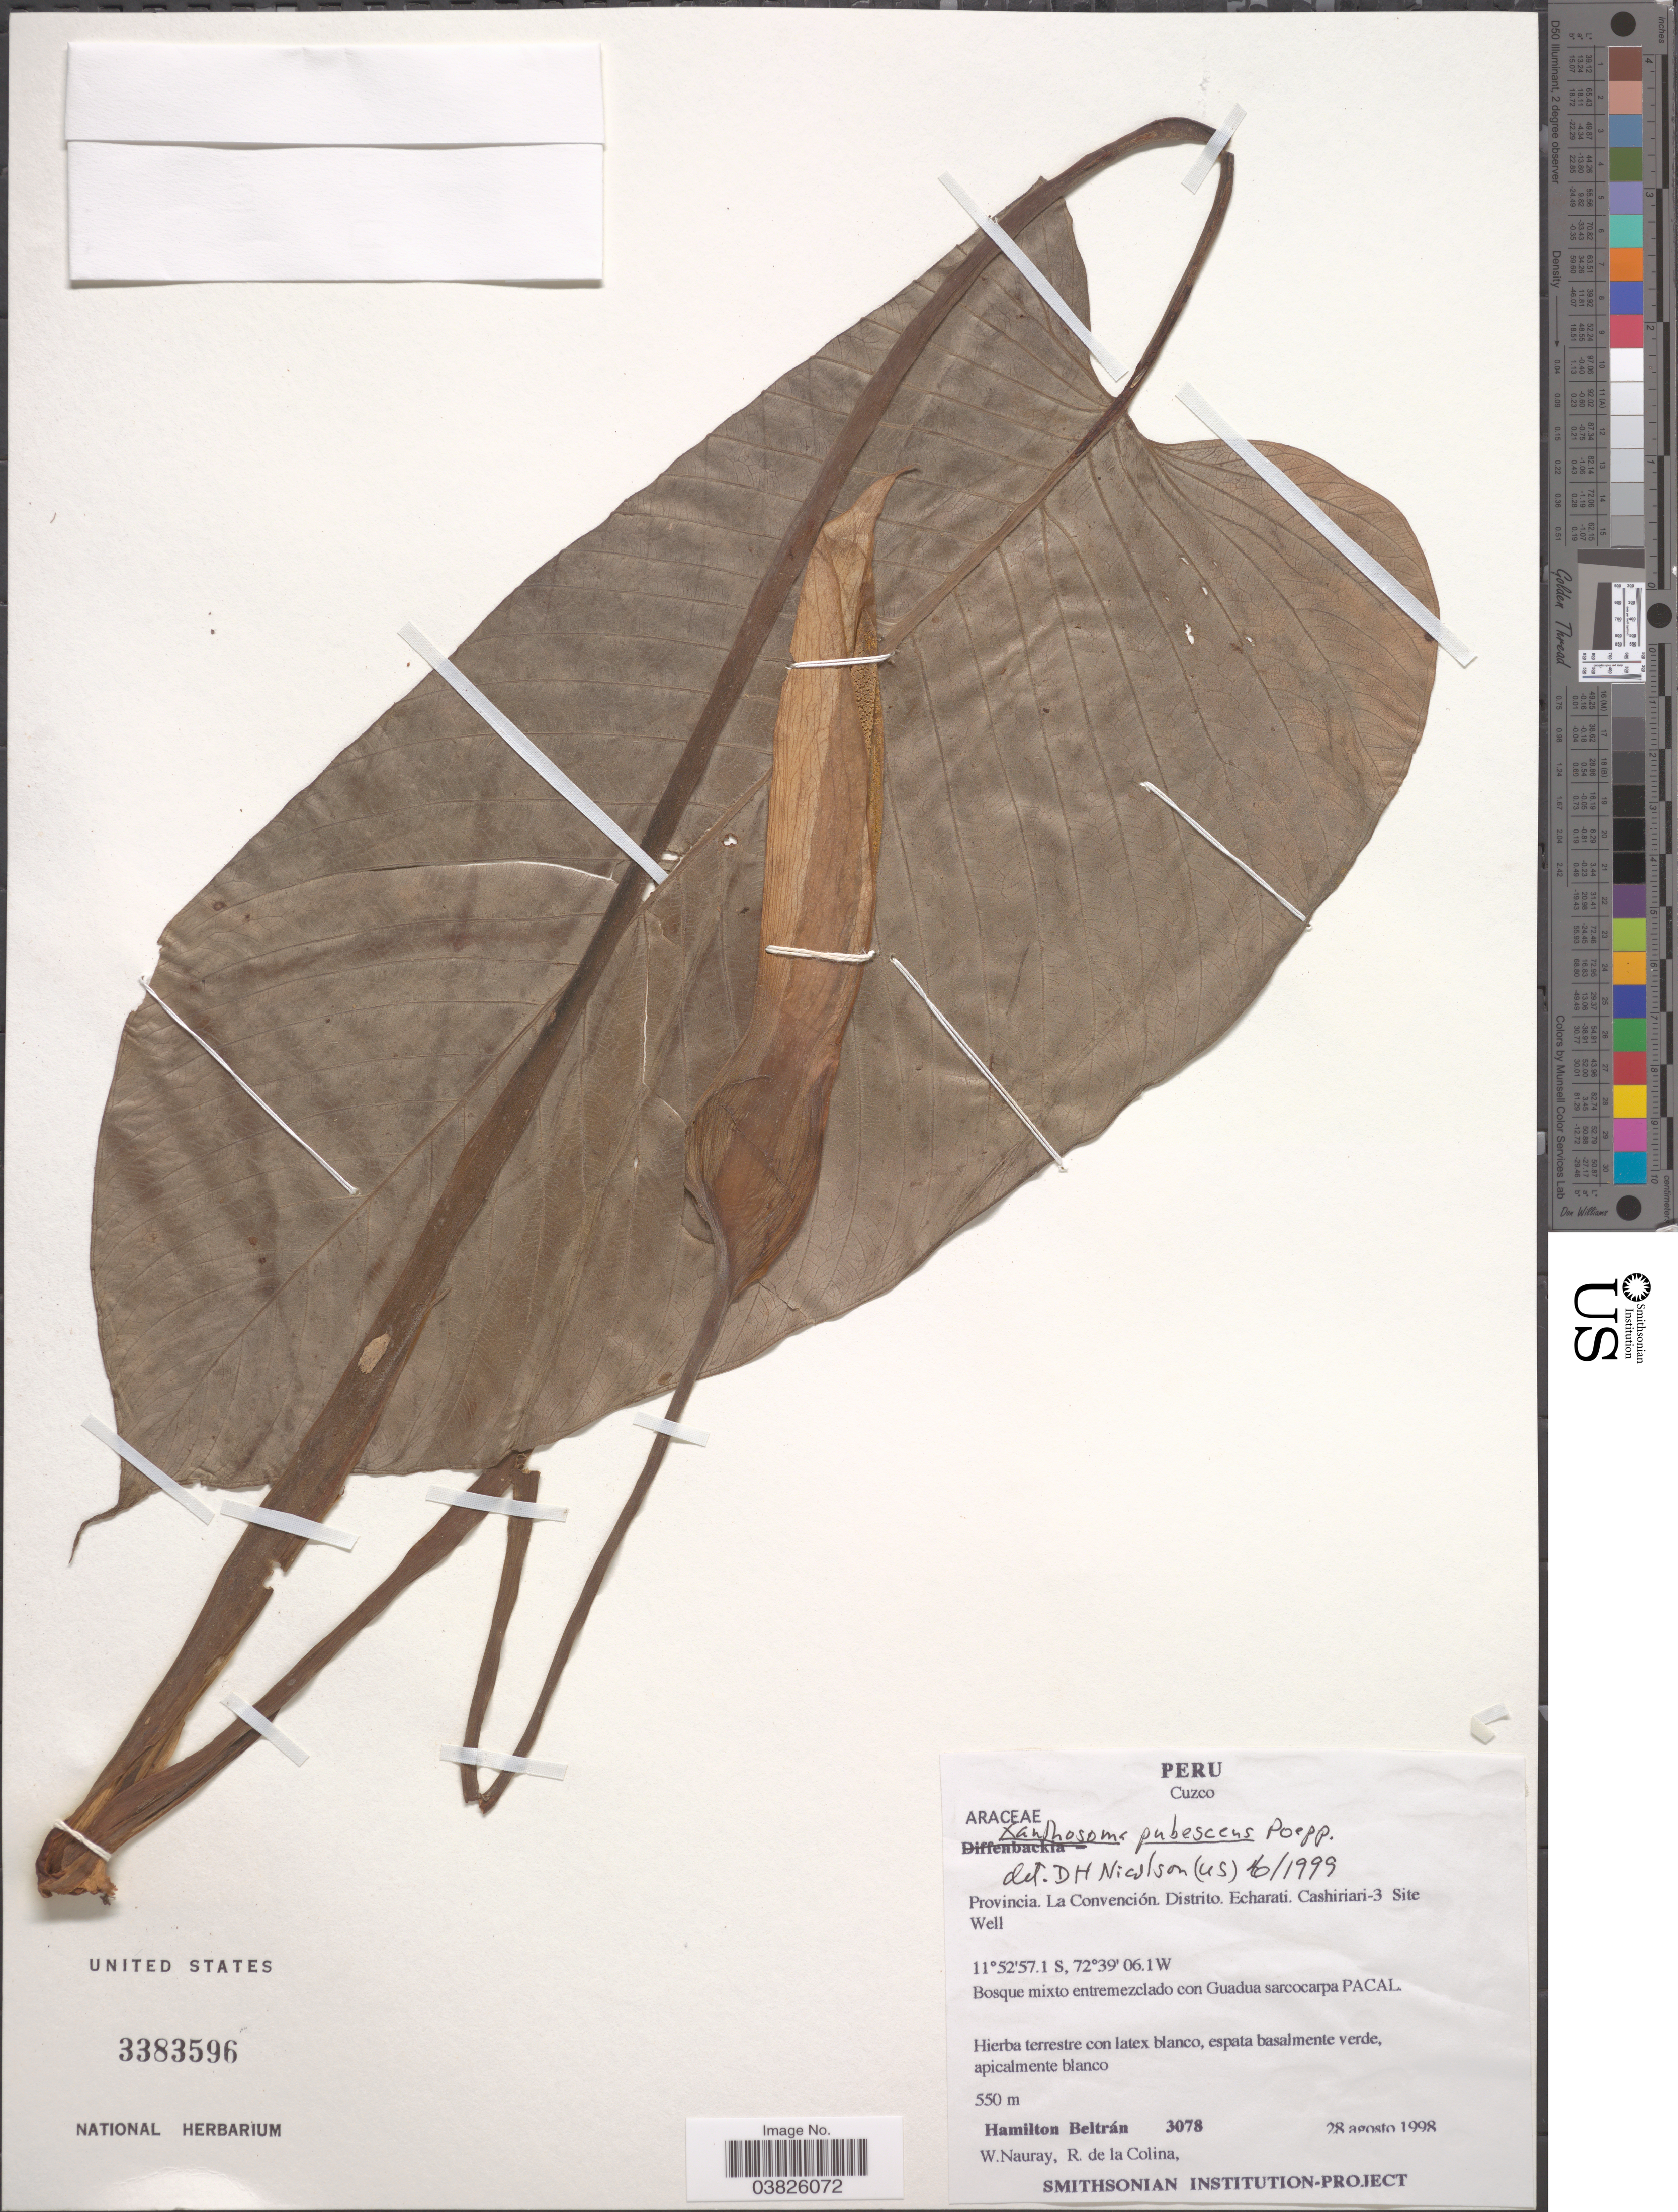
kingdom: Plantae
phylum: Tracheophyta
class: Liliopsida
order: Alismatales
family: Araceae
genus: Xanthosoma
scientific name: Xanthosoma pubescens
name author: Poepp.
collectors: H. Beltran, W. Nauray & R. Colina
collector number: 3078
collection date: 1998-08-28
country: Peru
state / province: Cusco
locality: Provincia. La Convención. Distrito. Echarati. Cashiriari-3 Site Well.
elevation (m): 550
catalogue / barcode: US 3383596